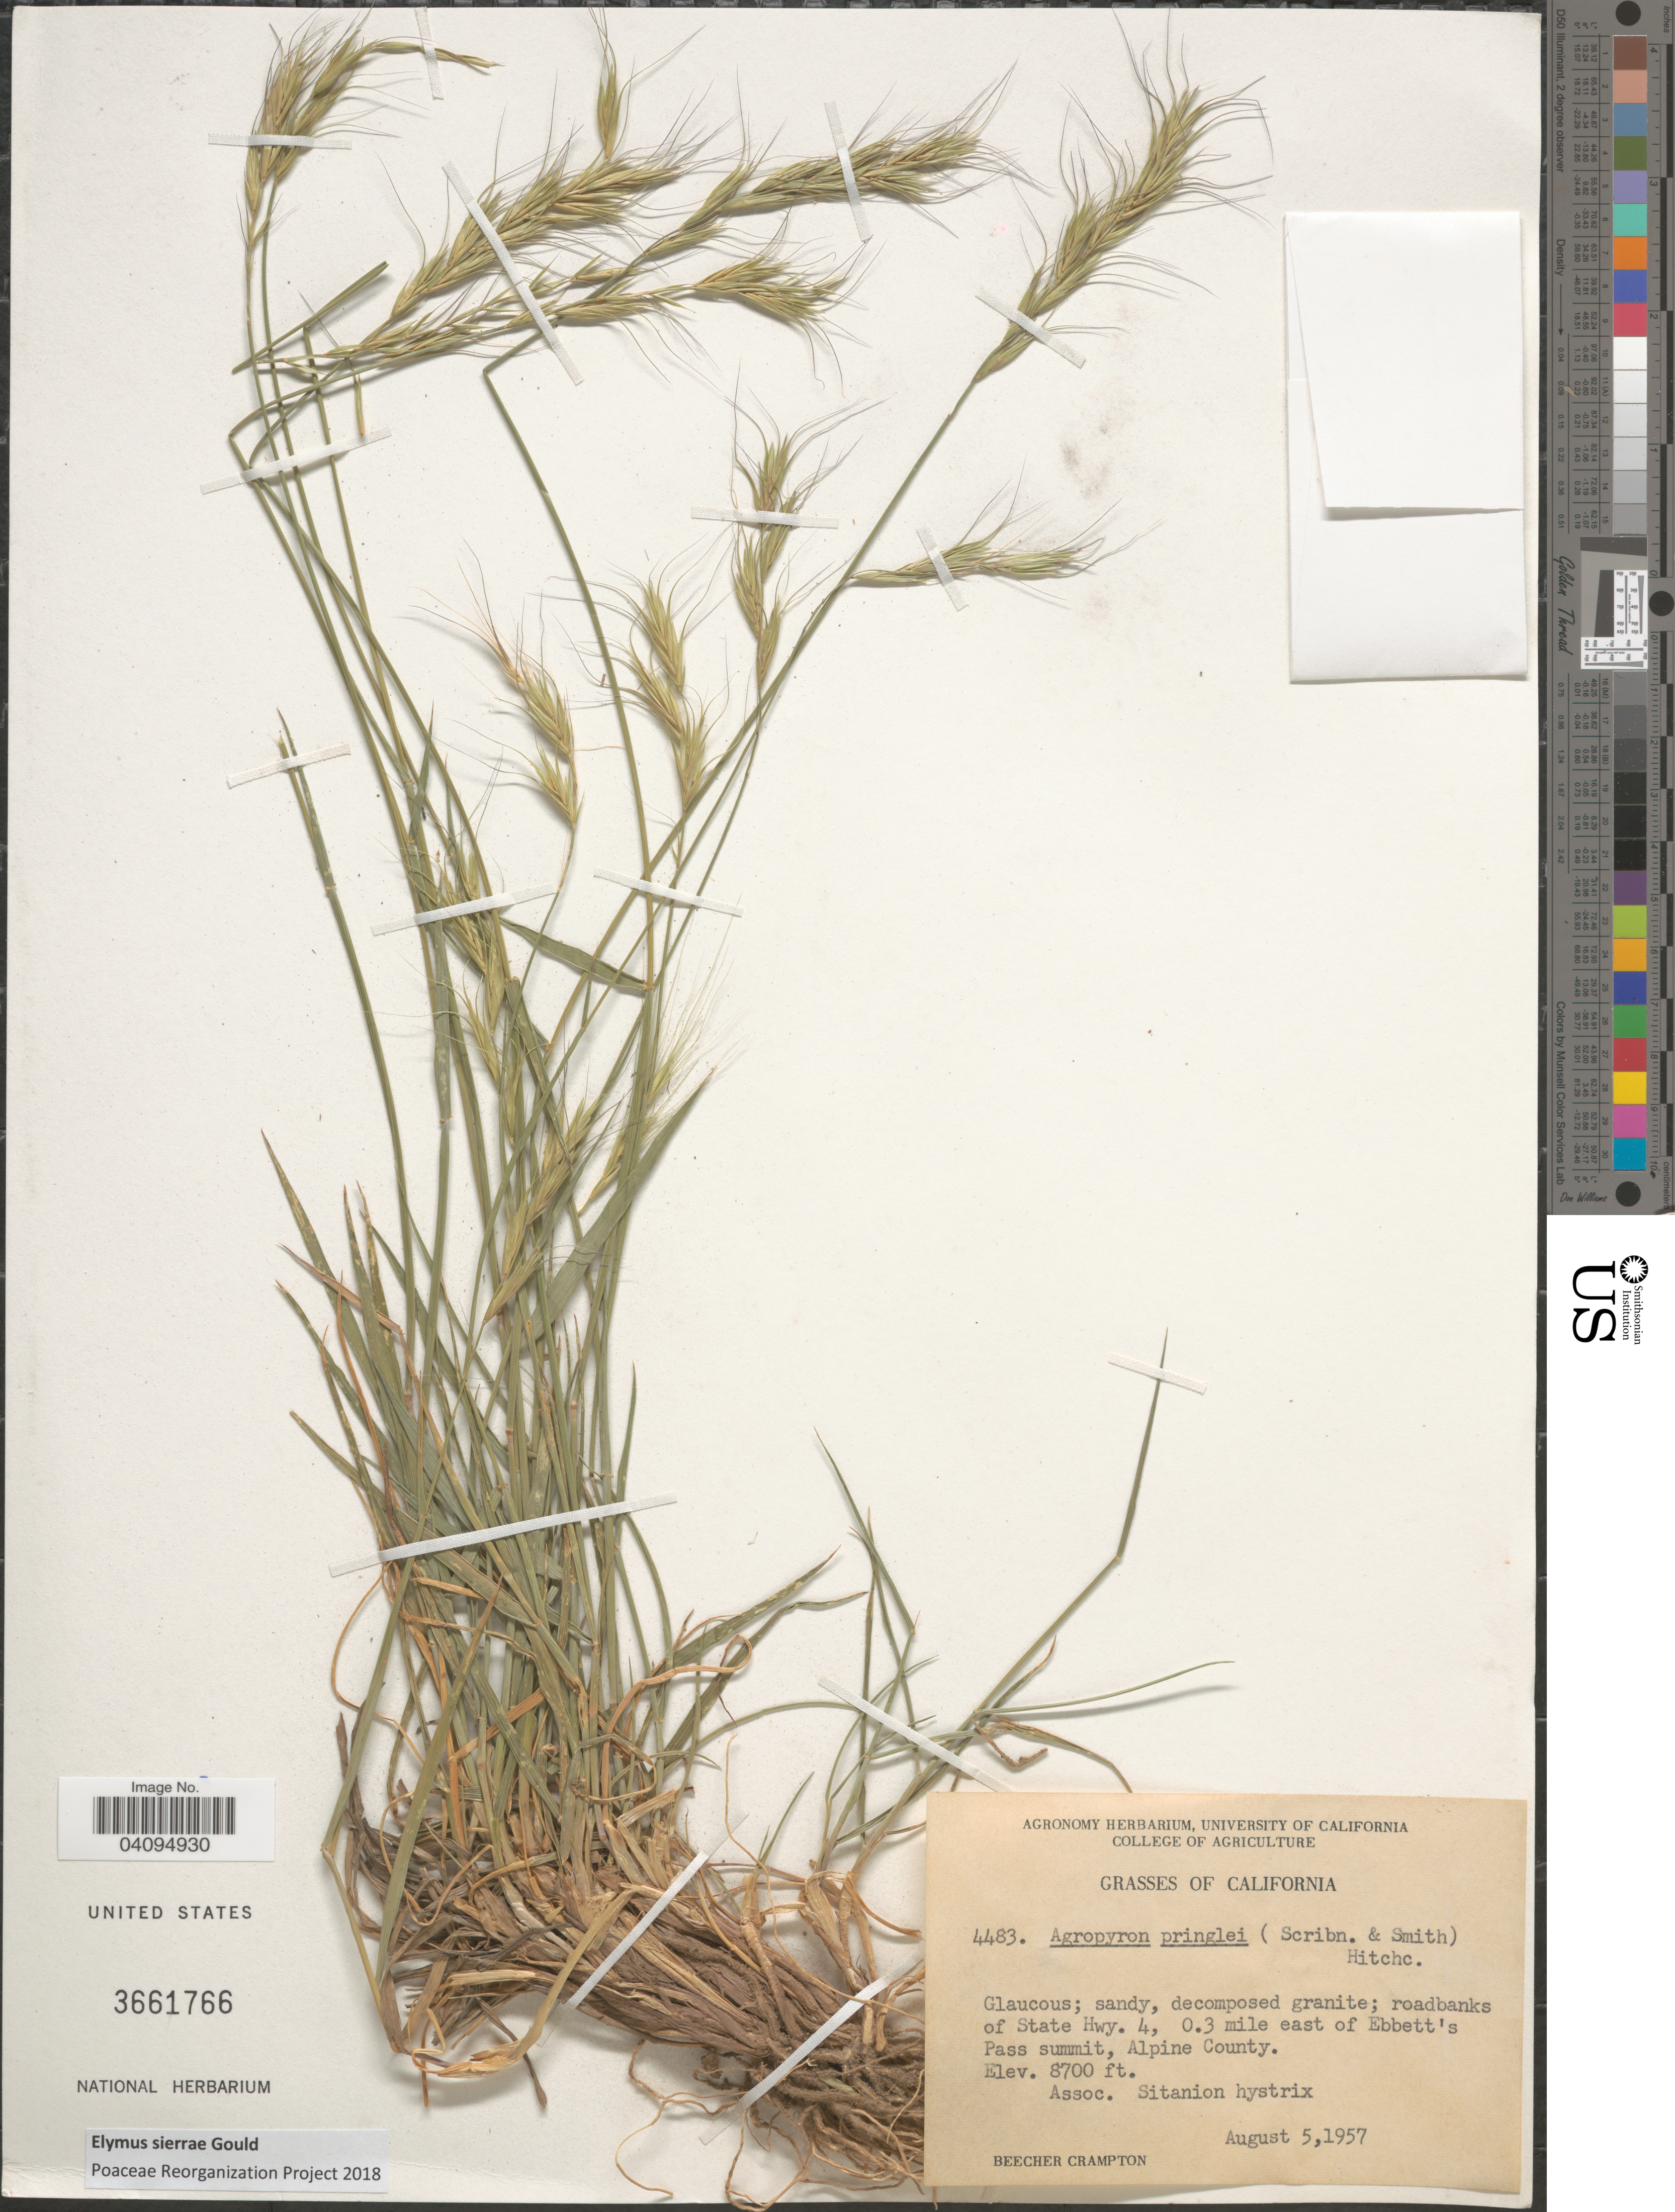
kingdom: Plantae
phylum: Tracheophyta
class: Liliopsida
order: Poales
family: Poaceae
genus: Elymus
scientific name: Elymus sierrae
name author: Gould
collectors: B. Crampton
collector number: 4483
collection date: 1957-08-05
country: United States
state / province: California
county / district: Alpine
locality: Roadbanks of State Hwy. 4, 0.3 mile east of Ebbett's Pass summit, Alpine County.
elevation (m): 2652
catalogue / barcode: US 3661766